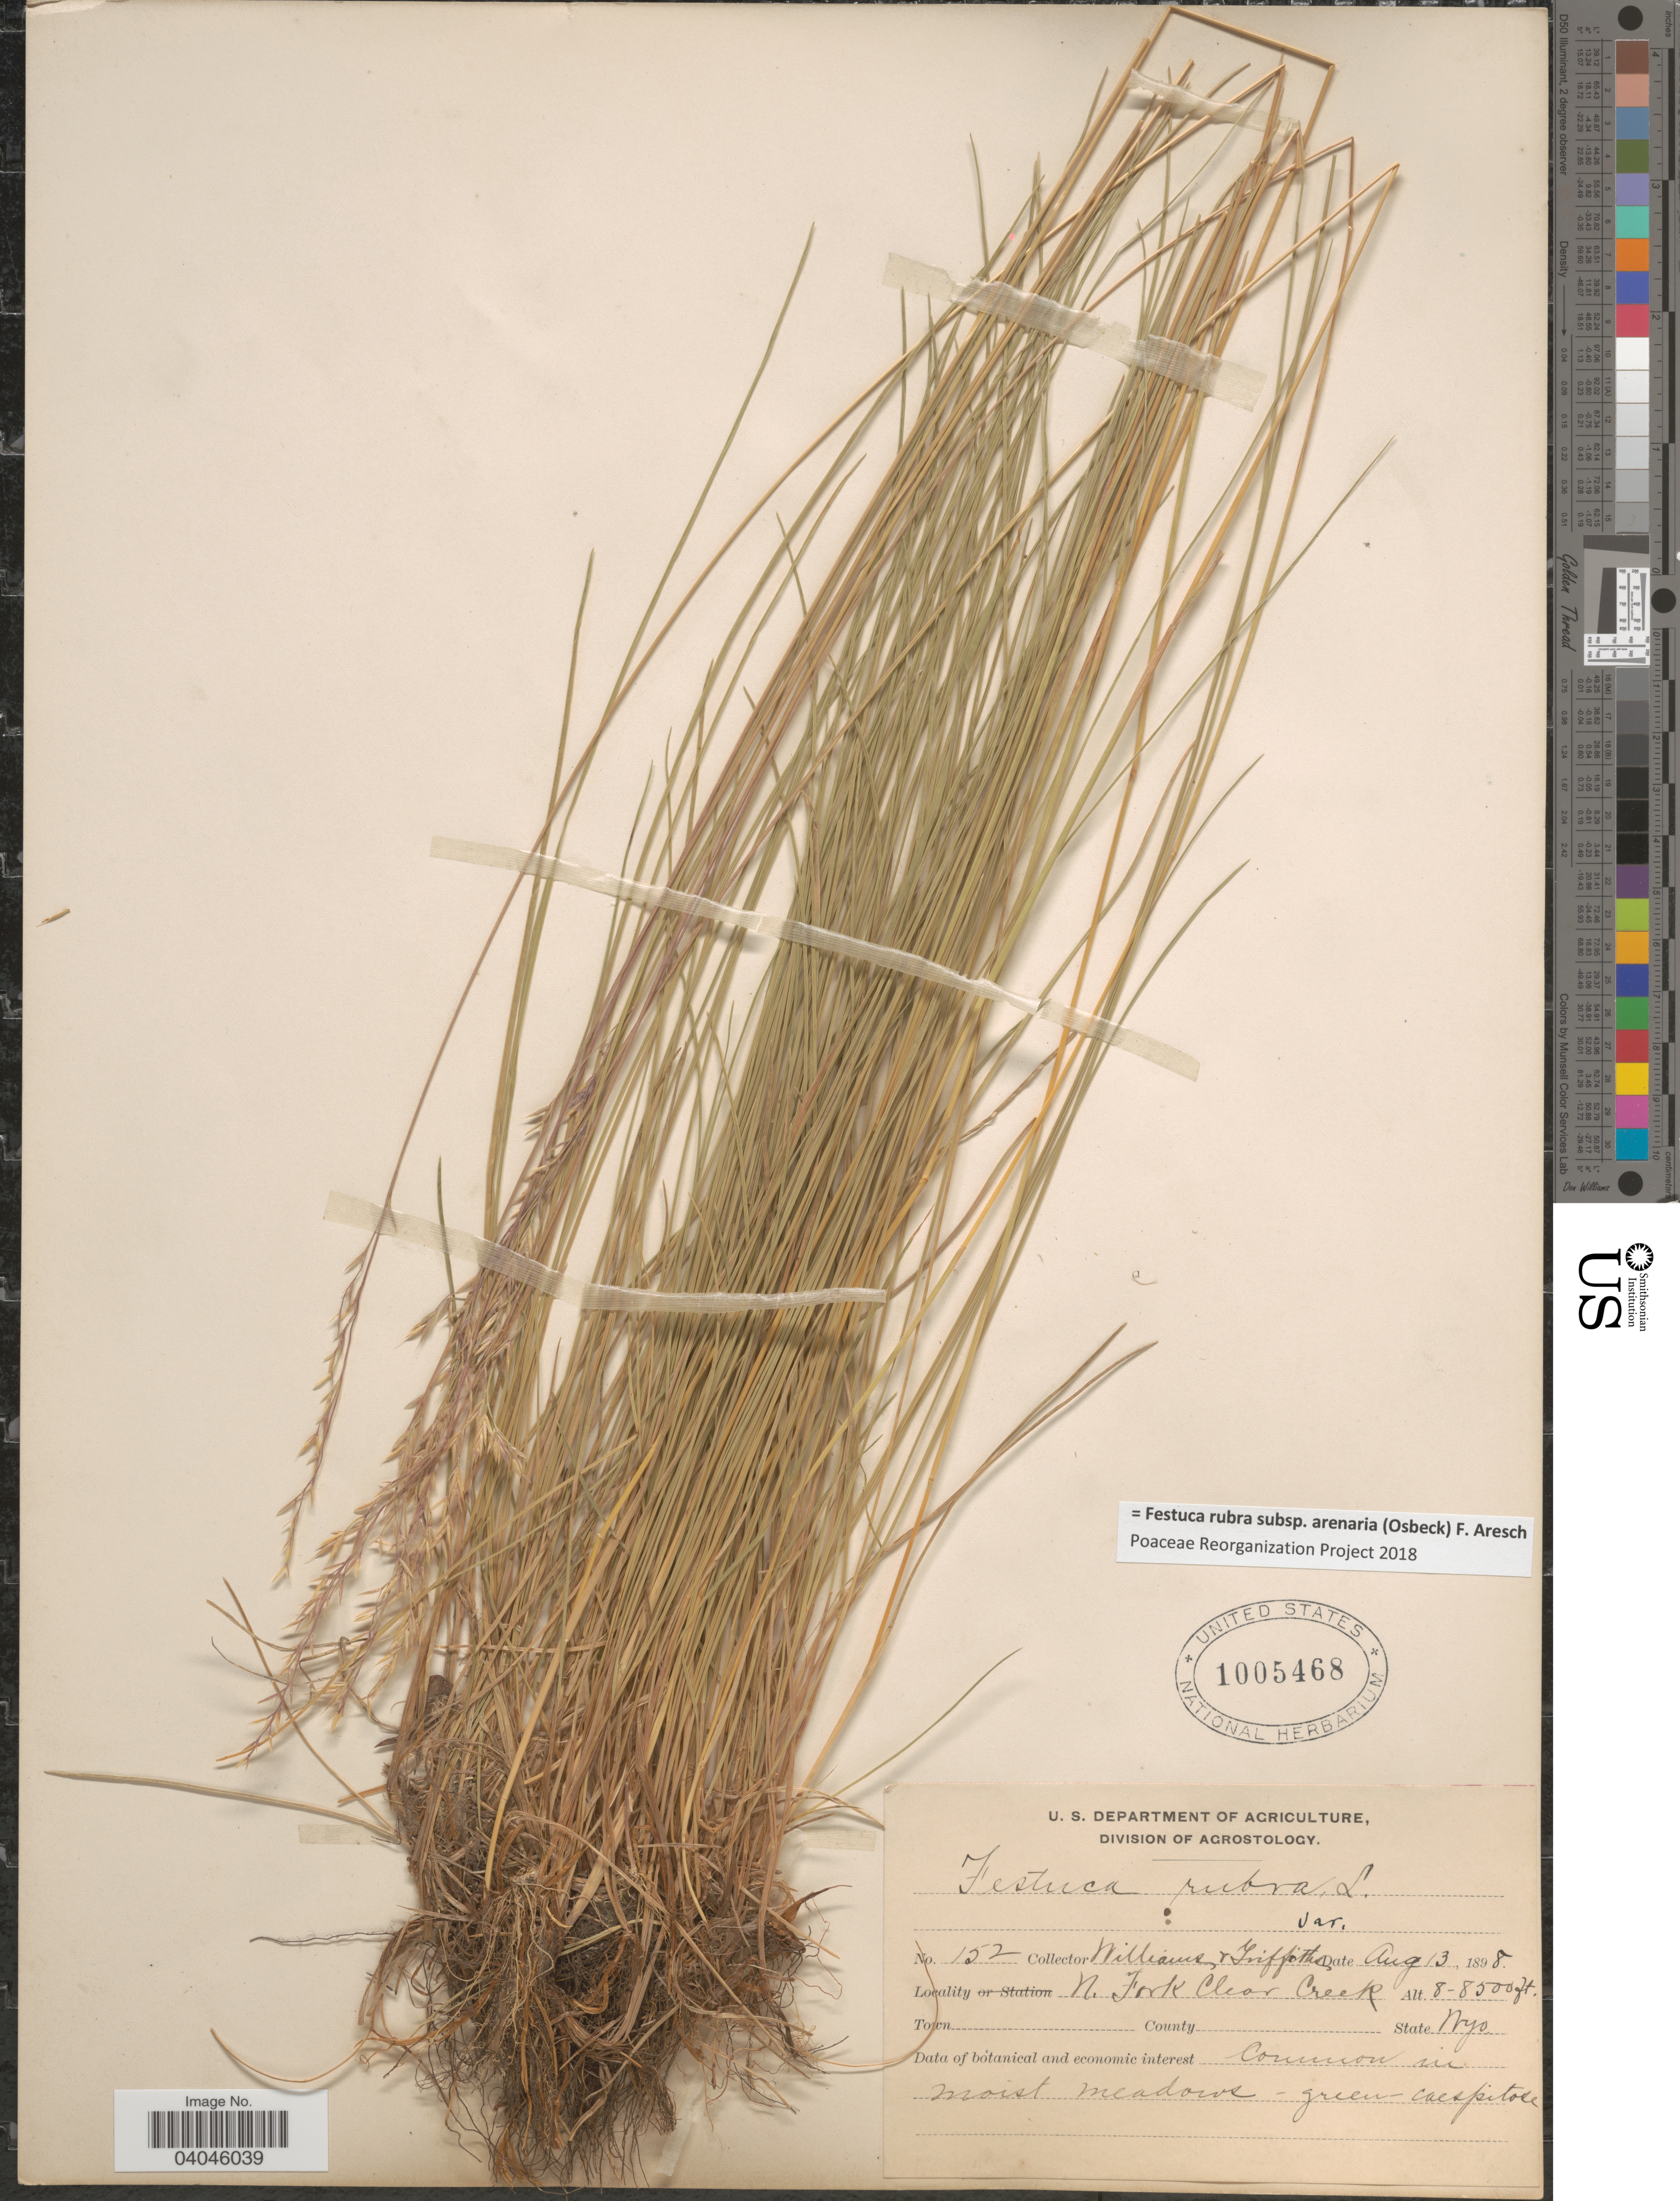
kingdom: Plantae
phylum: Tracheophyta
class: Liliopsida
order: Poales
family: Poaceae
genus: Festuca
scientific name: Festuca rubra subsp. arenaria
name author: (Osbeck) F. Aresch.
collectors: -- Williams & -- Griffiths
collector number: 152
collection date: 1898-08-13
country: United States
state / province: Wyoming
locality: N. Fork Clear Creek.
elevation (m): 2438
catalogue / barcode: US 1005468